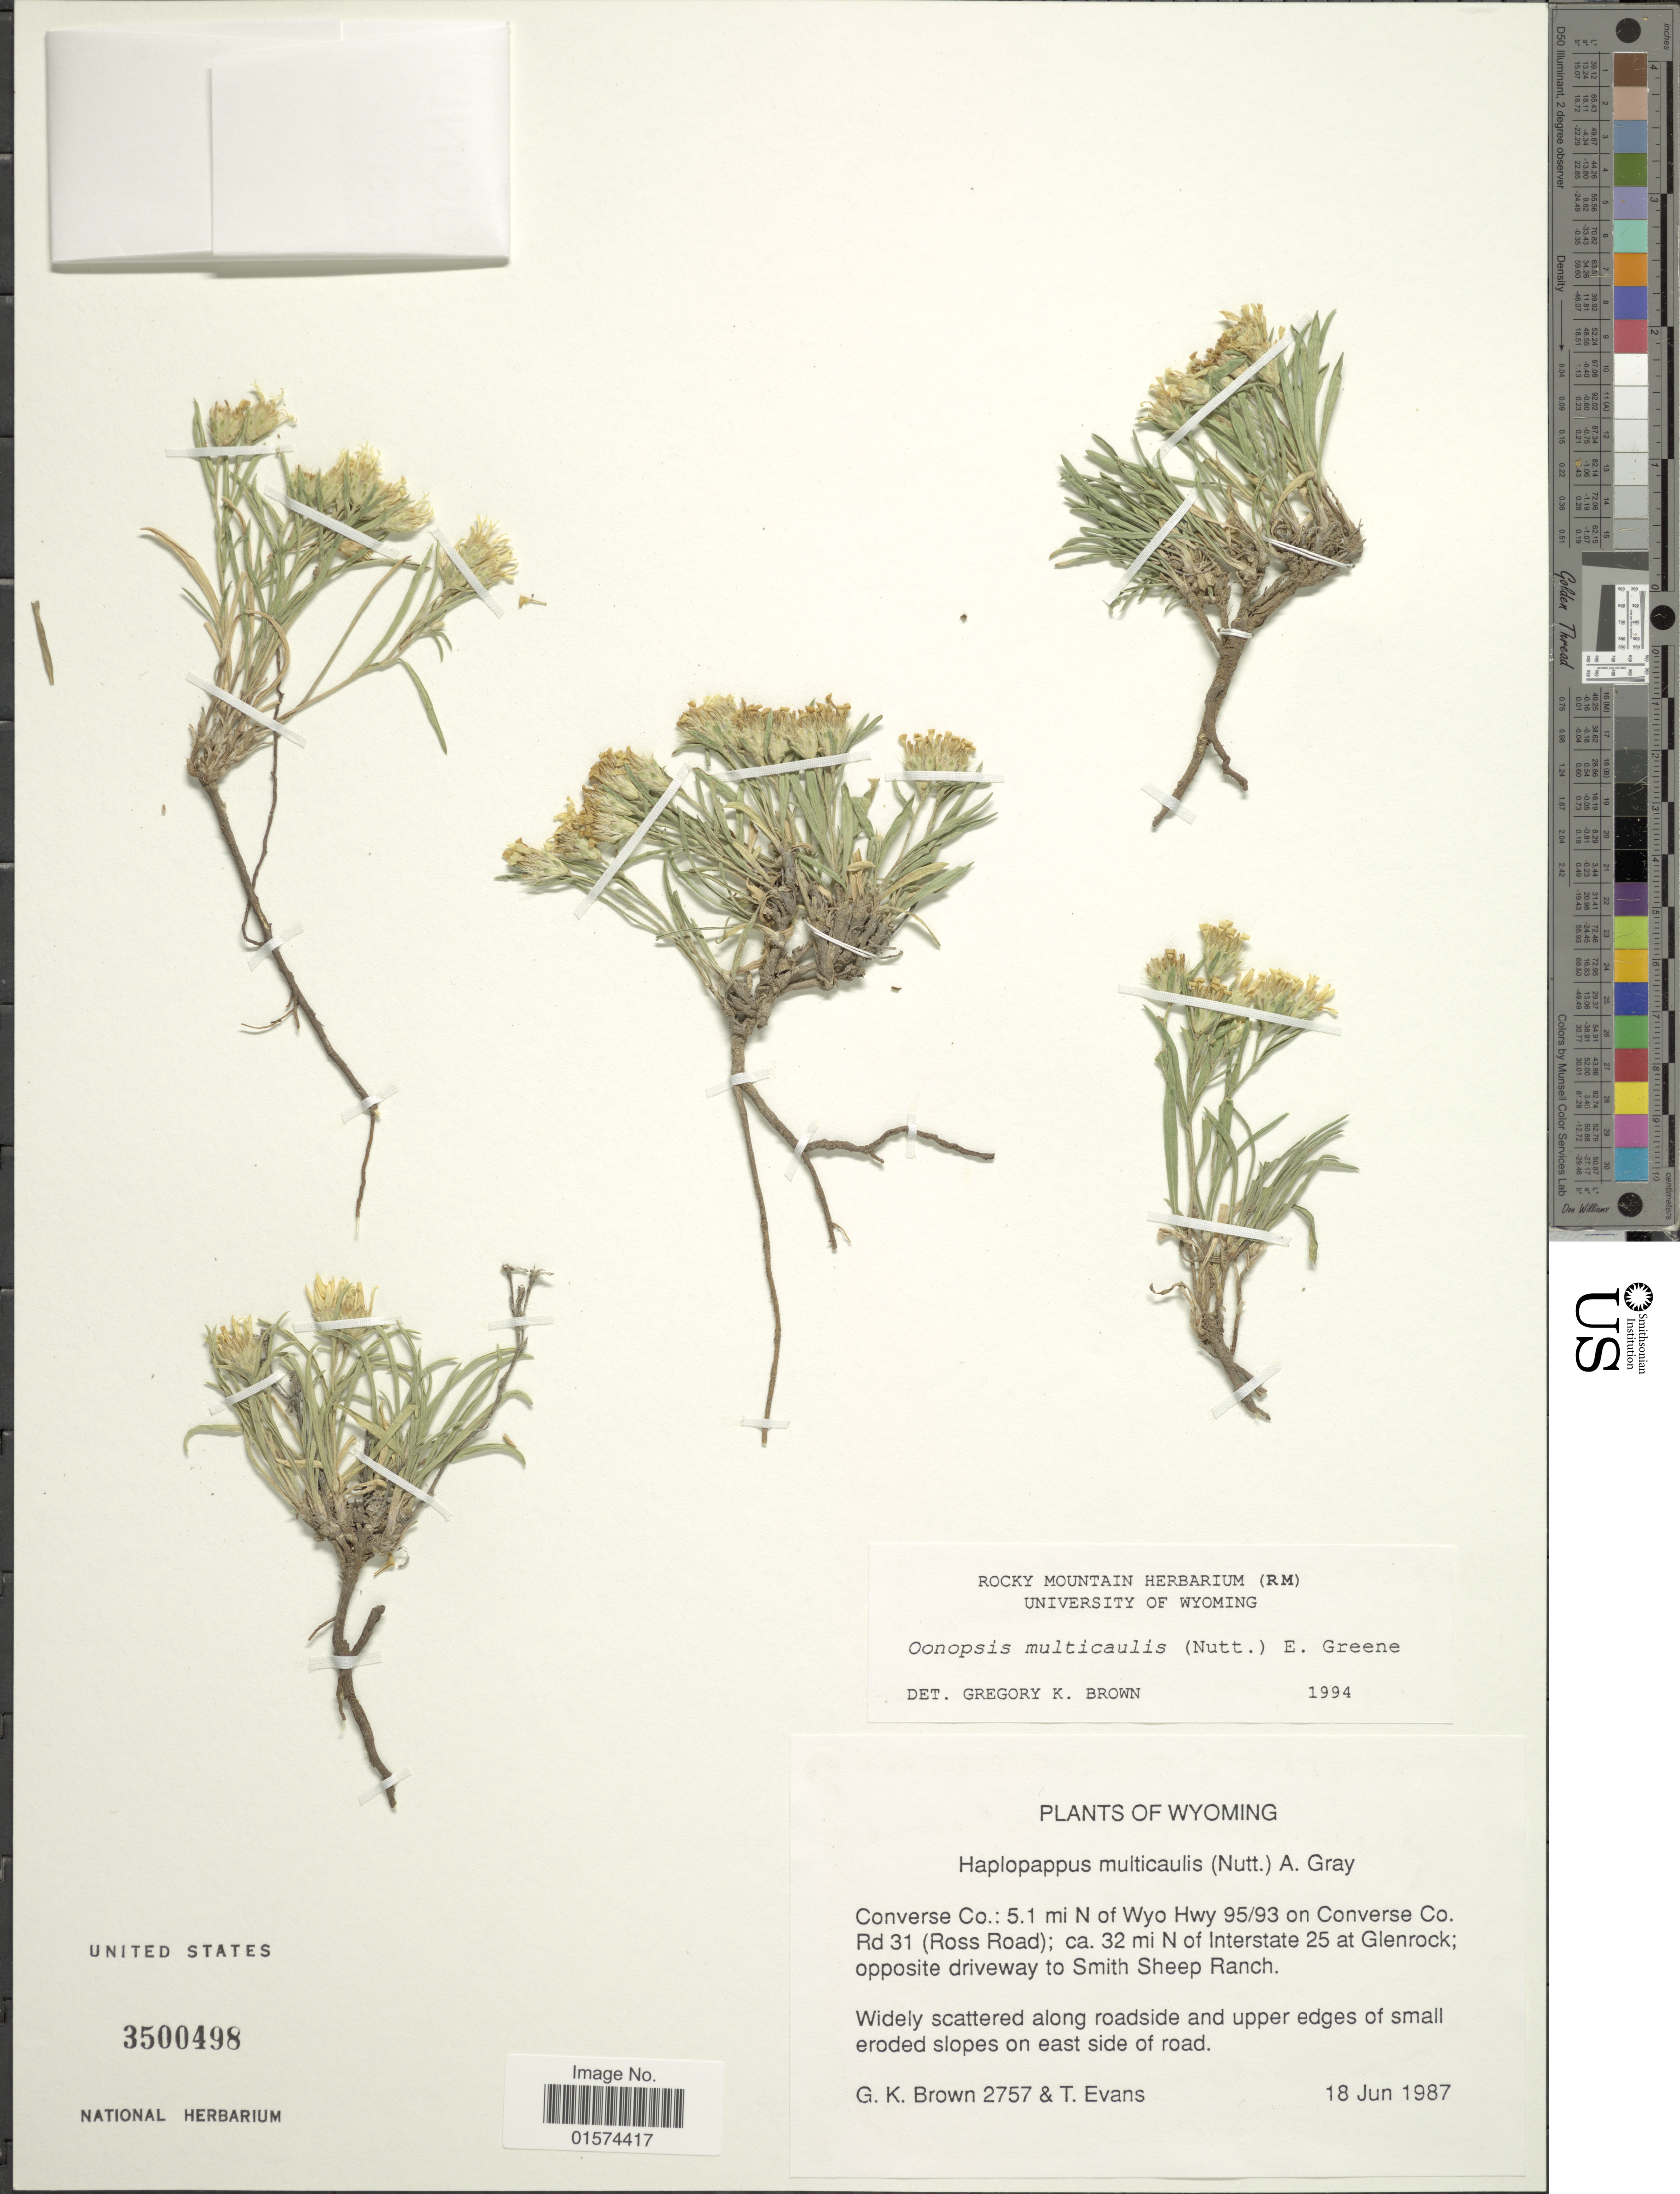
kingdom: Plantae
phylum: Tracheophyta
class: Magnoliopsida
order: Asterales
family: Asteraceae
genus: Oonopsis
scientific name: Oonopsis multicaulis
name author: (Nutt.) Greene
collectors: G. K. Brown & T. Evans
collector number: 2757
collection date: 1987-06-18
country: United States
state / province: Wyoming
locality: Converse Co.: 5.1 mi N of Wyo Hwy 95/93 on Converse Co. Rd 31 (Ross Road); ca. 32 mi N of Interstate 25 at Glenrock; opposite driveway to Smith Sheep Ranch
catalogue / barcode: US 3500498